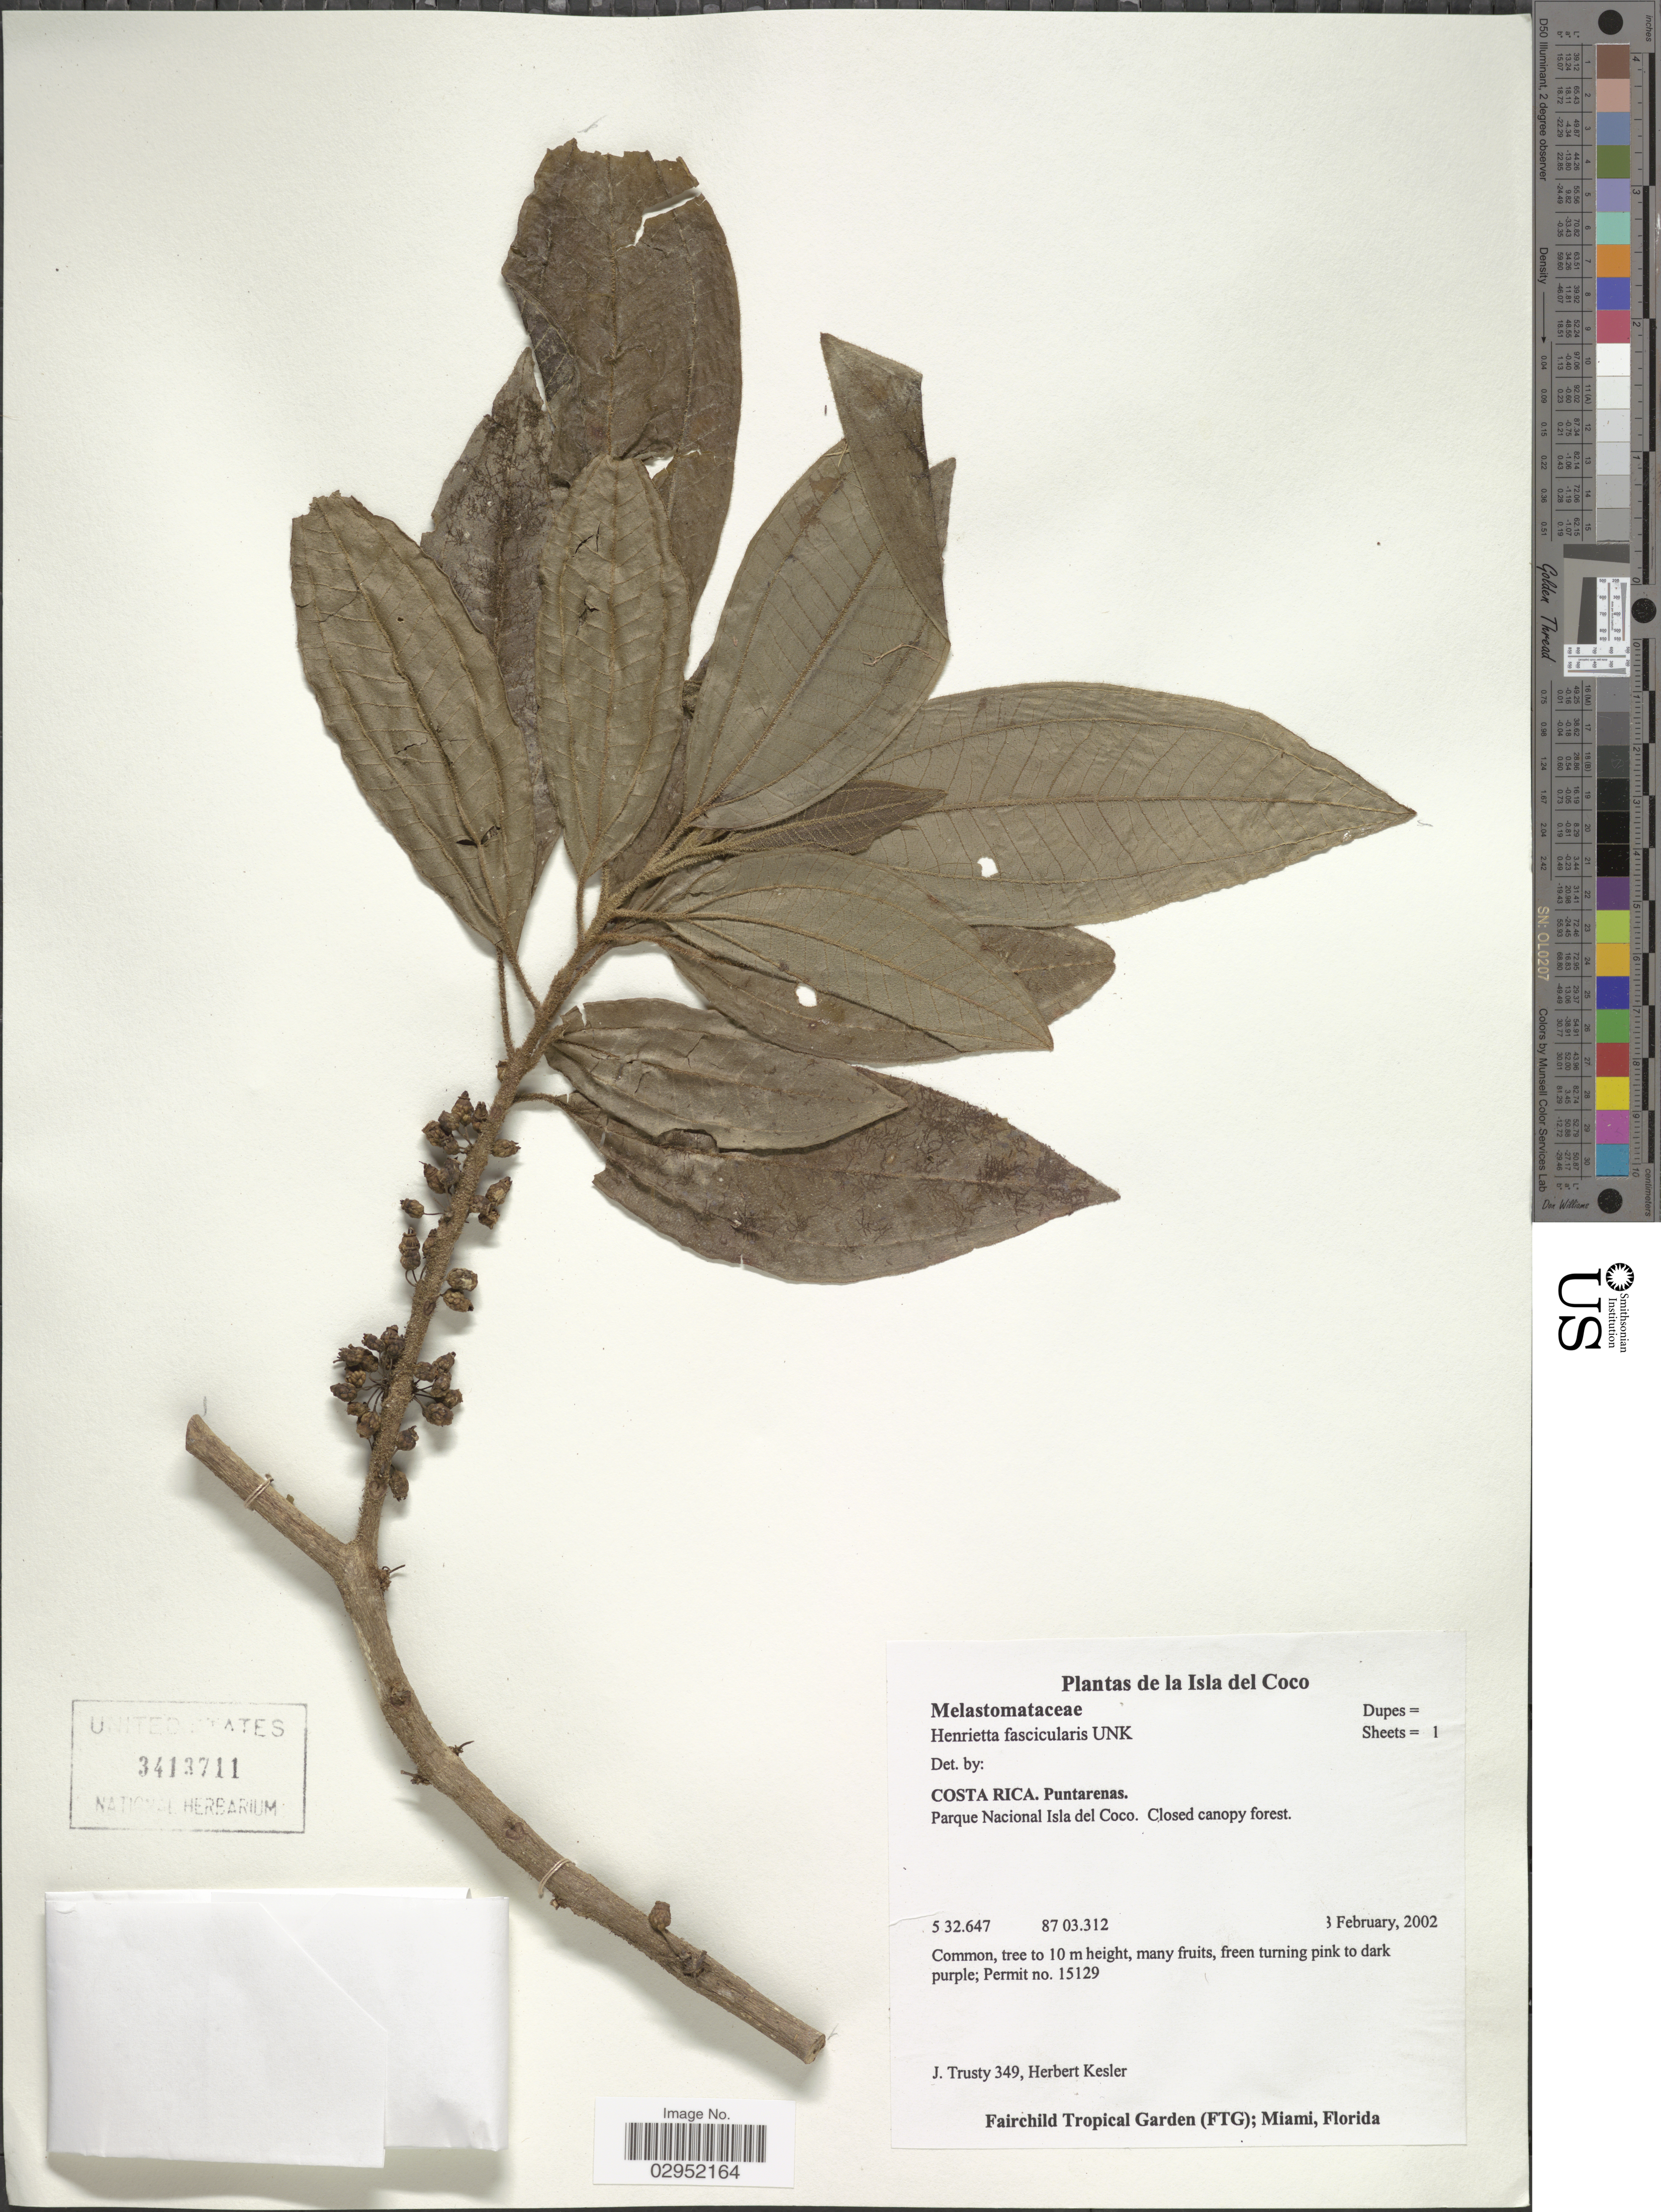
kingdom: Plantae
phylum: Tracheophyta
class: Magnoliopsida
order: Myrtales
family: Melastomataceae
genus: Henriettea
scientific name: Henriettea fascicularis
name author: (Sw.) M. Gómez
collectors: J. Trusty & H. Kesler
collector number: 349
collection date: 2002-02-03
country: Costa Rica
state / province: Puntarenas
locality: Isla del Coco. Parque Nacional Isla del Coco.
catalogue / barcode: US 3413711